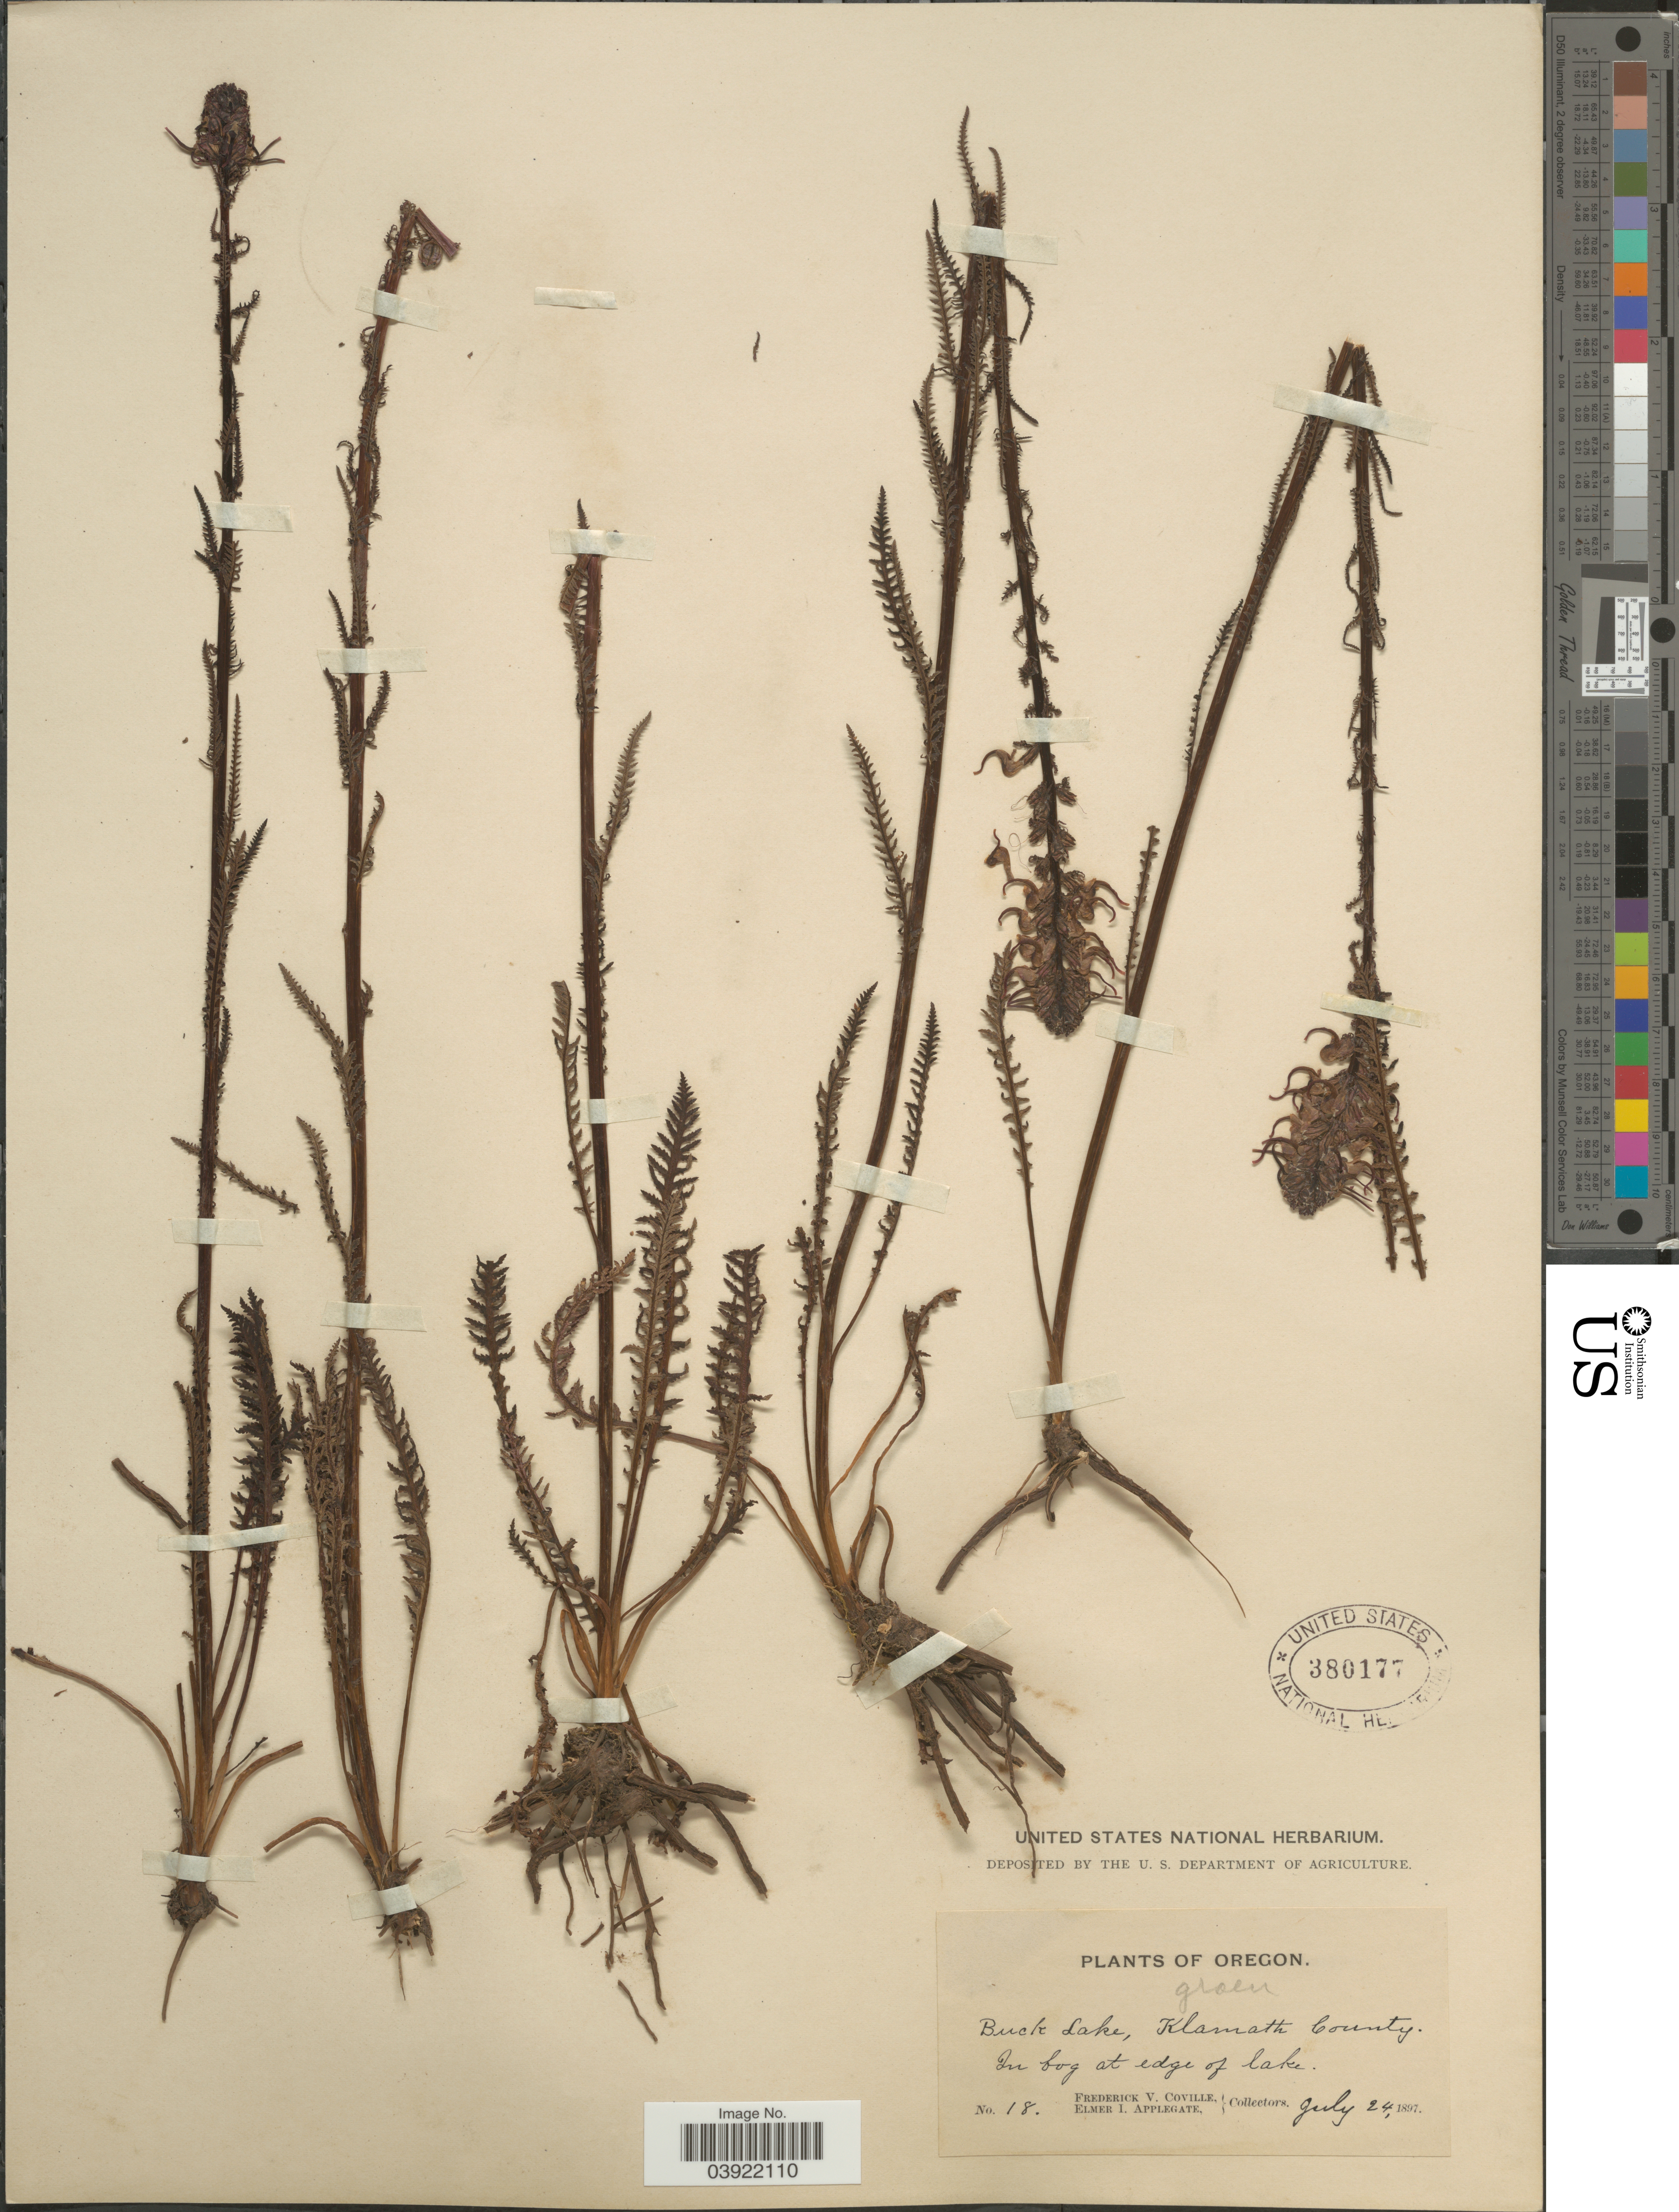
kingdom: Plantae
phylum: Tracheophyta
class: Magnoliopsida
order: Lamiales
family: Orobanchaceae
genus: Pedicularis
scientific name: Pedicularis groenlandica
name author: Retz.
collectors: F. V. Coville & E. I. Applegate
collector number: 18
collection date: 1897-07-24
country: United States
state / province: Oregon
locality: Buck Lake, Klamath County. In bog at edge of lake.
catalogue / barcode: US 380177